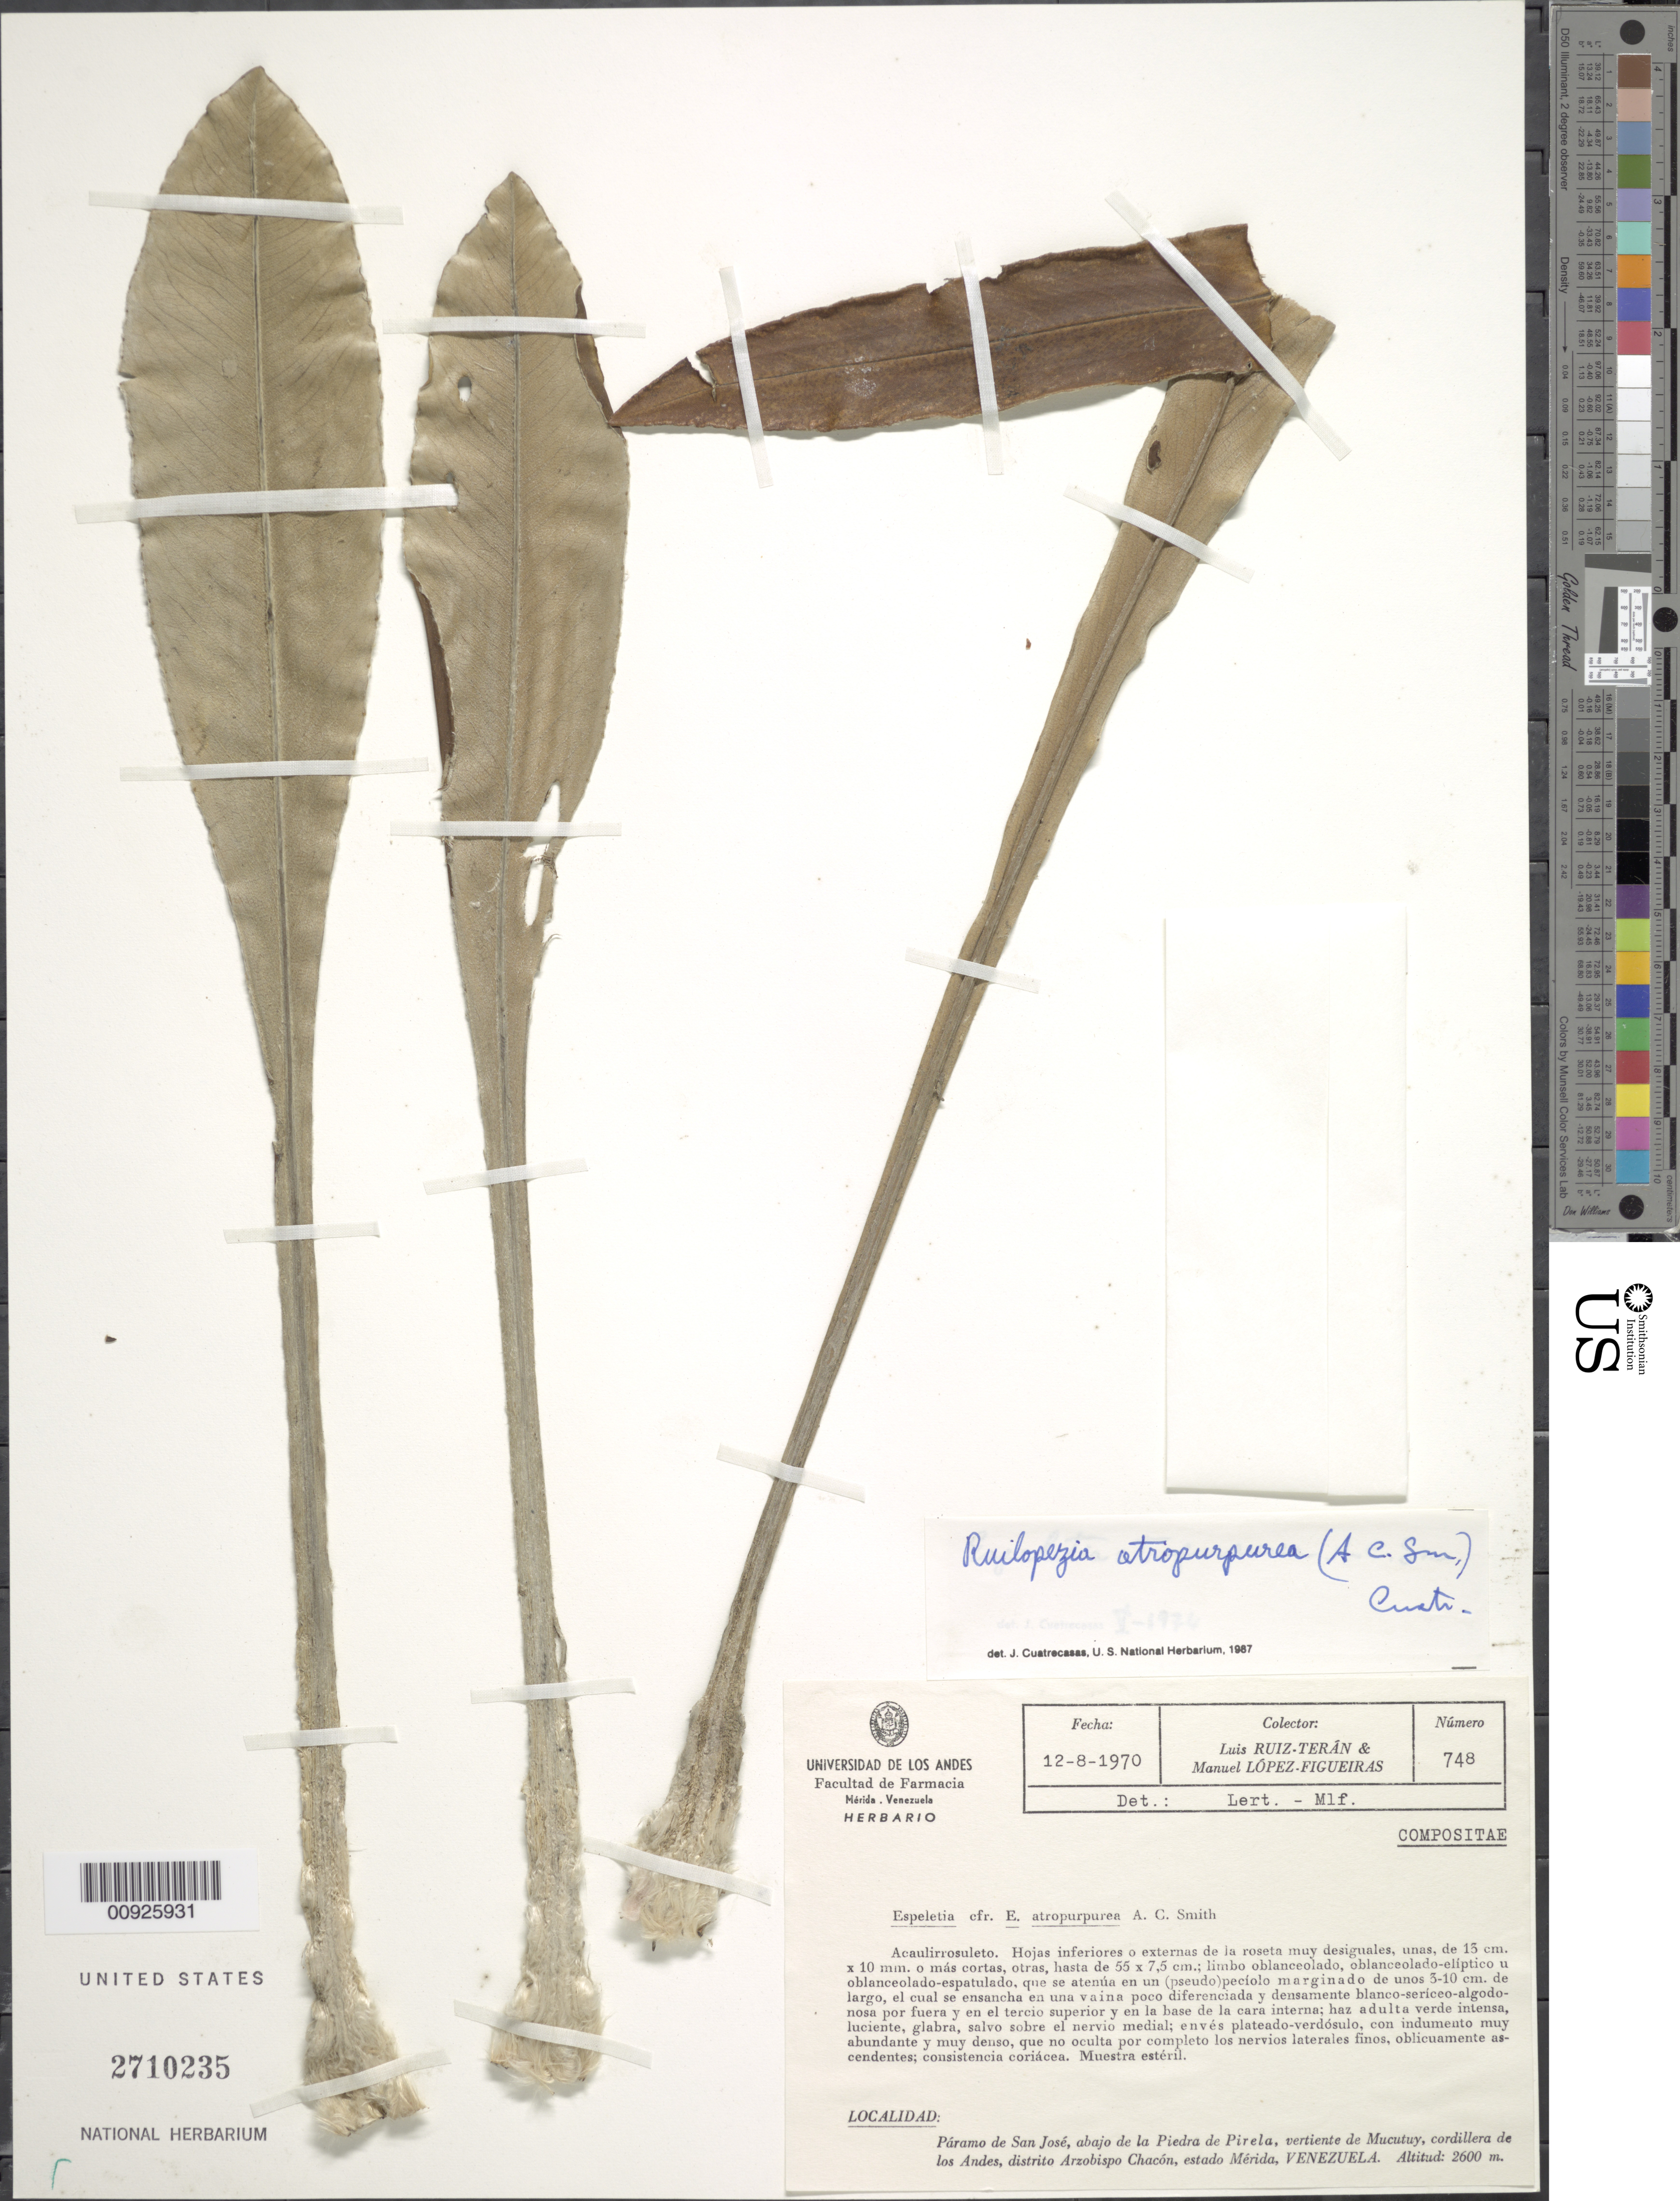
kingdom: Plantae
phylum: Tracheophyta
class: Magnoliopsida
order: Asterales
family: Asteraceae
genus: Ruilopezia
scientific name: Ruilopezia atropurpurea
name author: (A.C. Sm.) Cuatrec.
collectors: L. E. Ruíz-Terán & M. López Figueiras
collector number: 748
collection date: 1970-08-12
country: Venezuela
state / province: Mérida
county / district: Arzobispo Chacón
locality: Páramo de San José, debajo de la Piedra Pirela, vertiente de Mucutuy.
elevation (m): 2600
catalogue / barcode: US 2710235